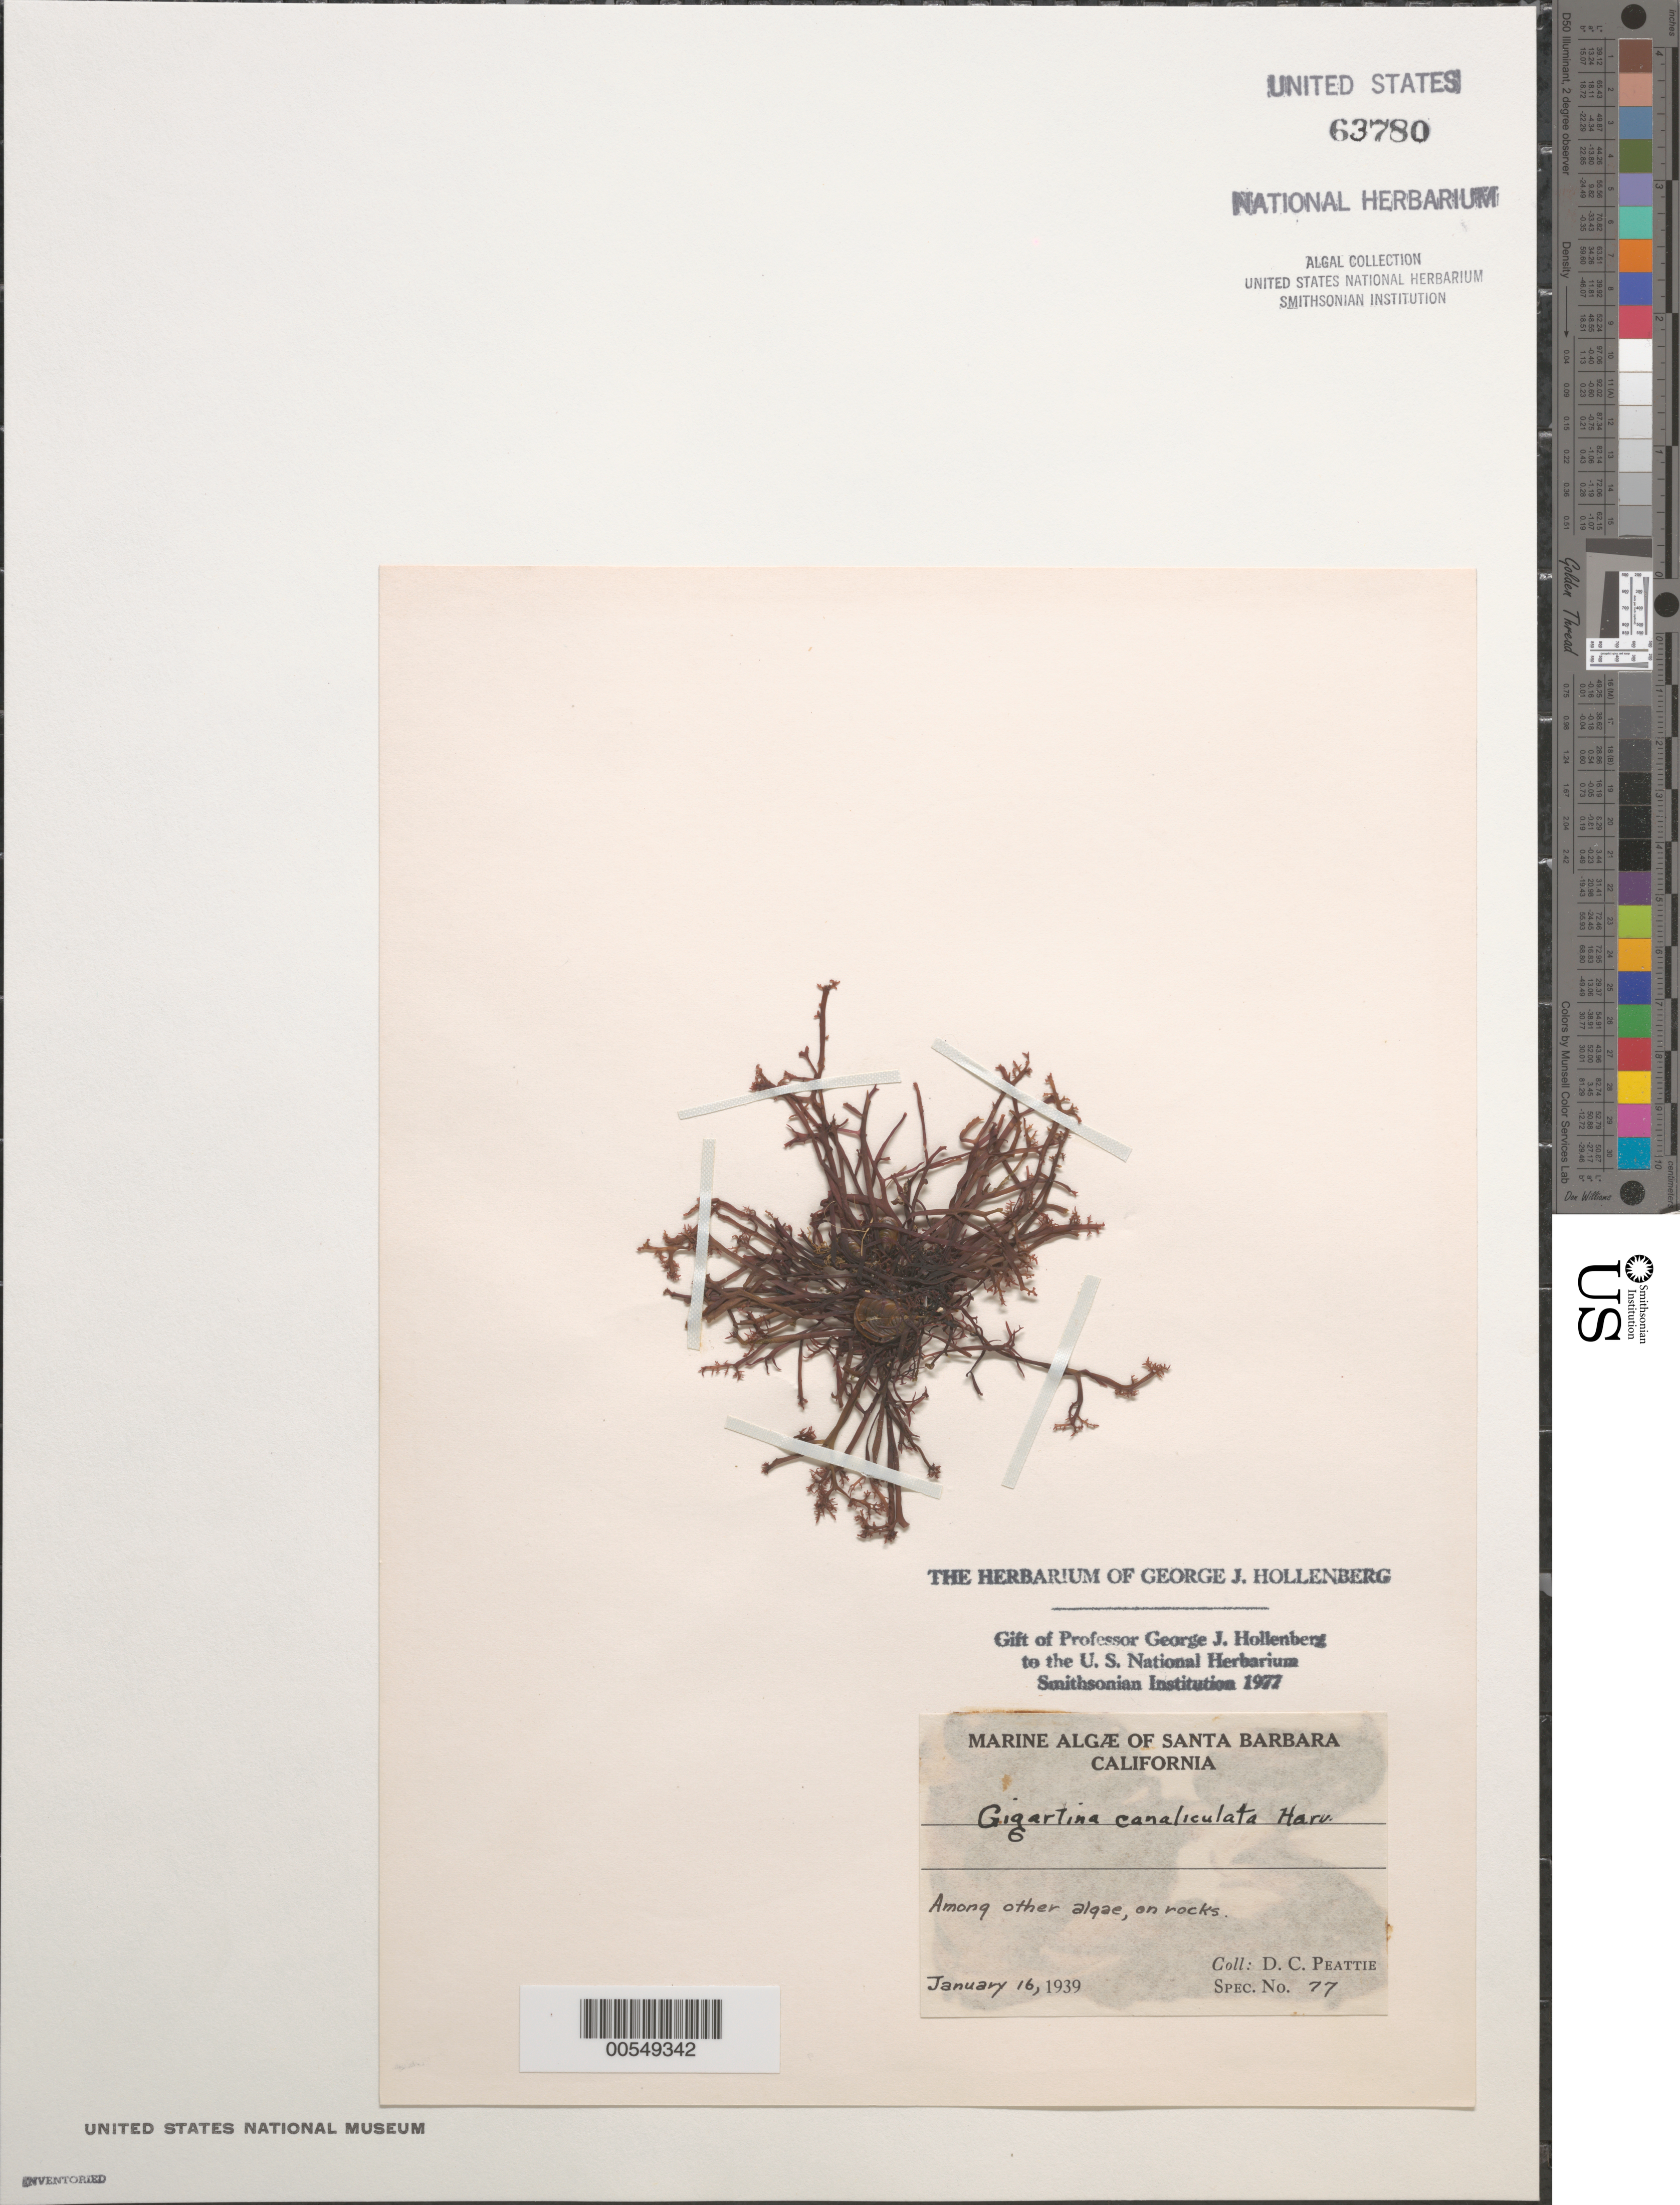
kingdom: Plantae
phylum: Rhodophyta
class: Florideophyceae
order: Gigartinales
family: Gigartinaceae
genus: Chondracanthus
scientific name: Chondracanthus canaliculatus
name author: (Harv.) Guiry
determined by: Algae name updating Project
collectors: D. Peattie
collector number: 77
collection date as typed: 16 Jan 1939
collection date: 1939-01-16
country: United States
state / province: California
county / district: Santa Barbara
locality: Santa Barbara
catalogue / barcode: US 63780